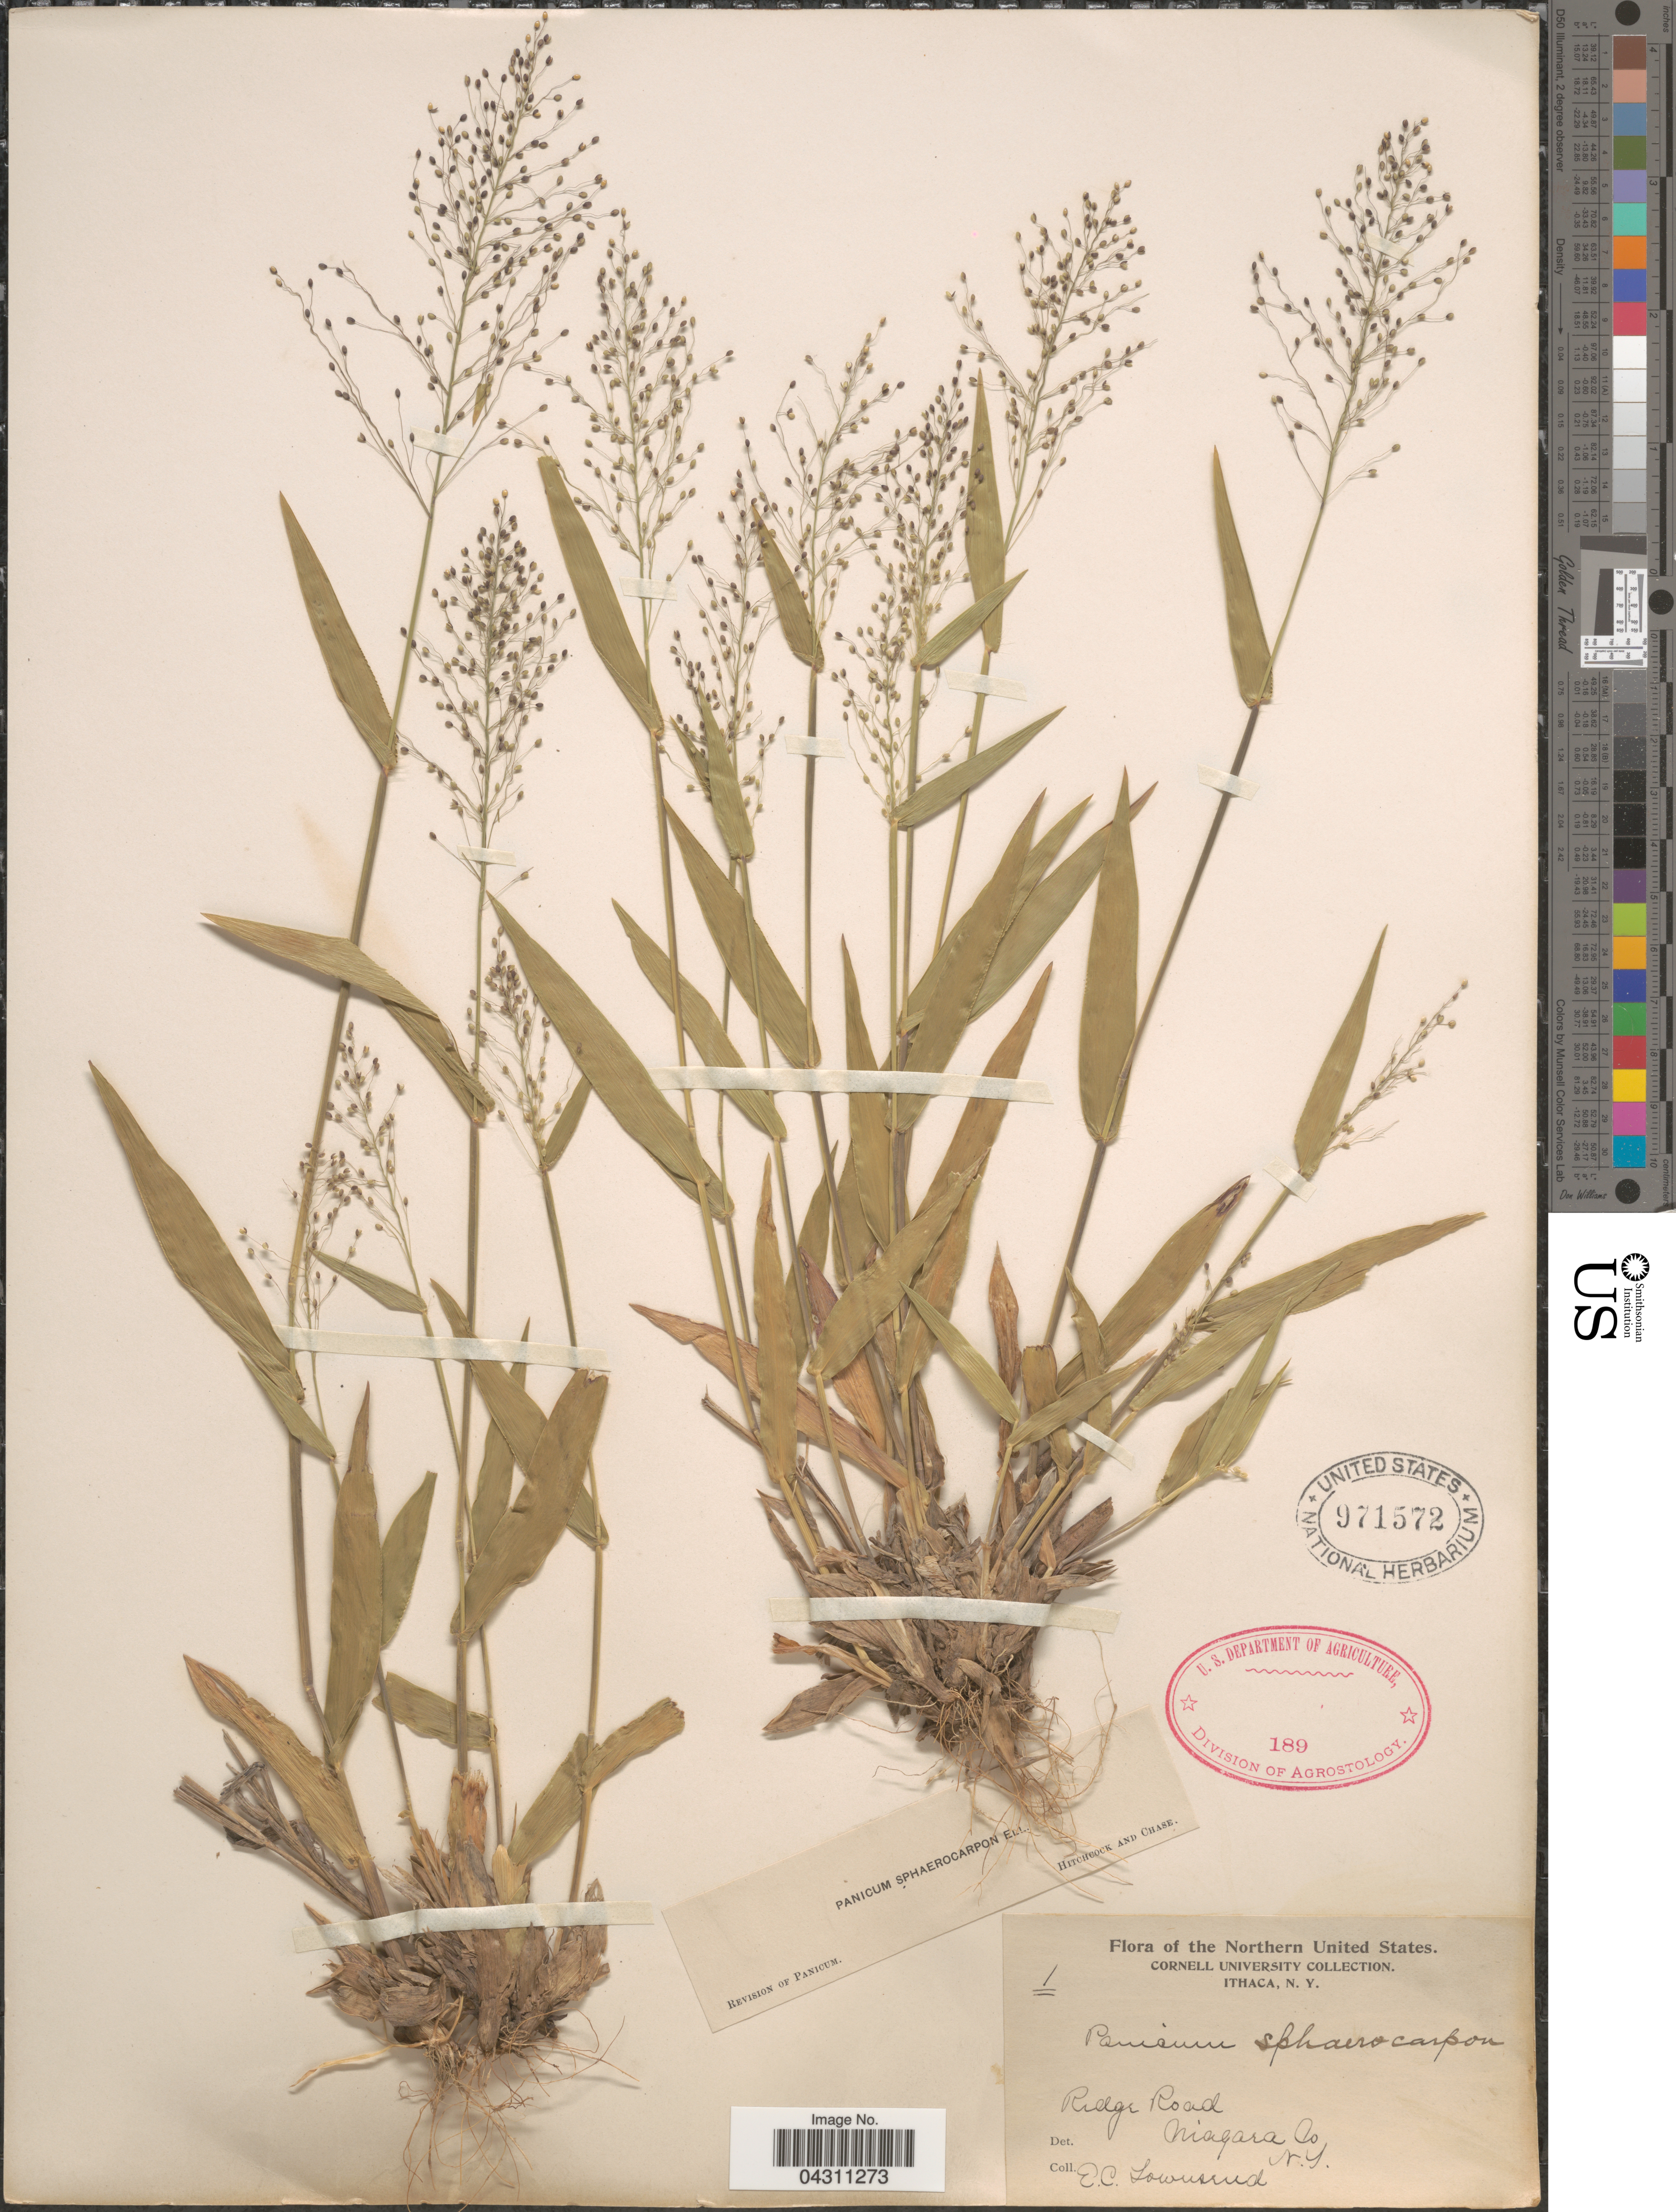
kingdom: Plantae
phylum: Tracheophyta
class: Liliopsida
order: Poales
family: Poaceae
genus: Dichanthelium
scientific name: Dichanthelium sphaerocarpon var. sphaerocarpon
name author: (Elliott) Gould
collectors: E. C. Townsend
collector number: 1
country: United States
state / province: New York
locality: The Northern United States. Ridge Road, Niagara Co.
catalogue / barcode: US 971572